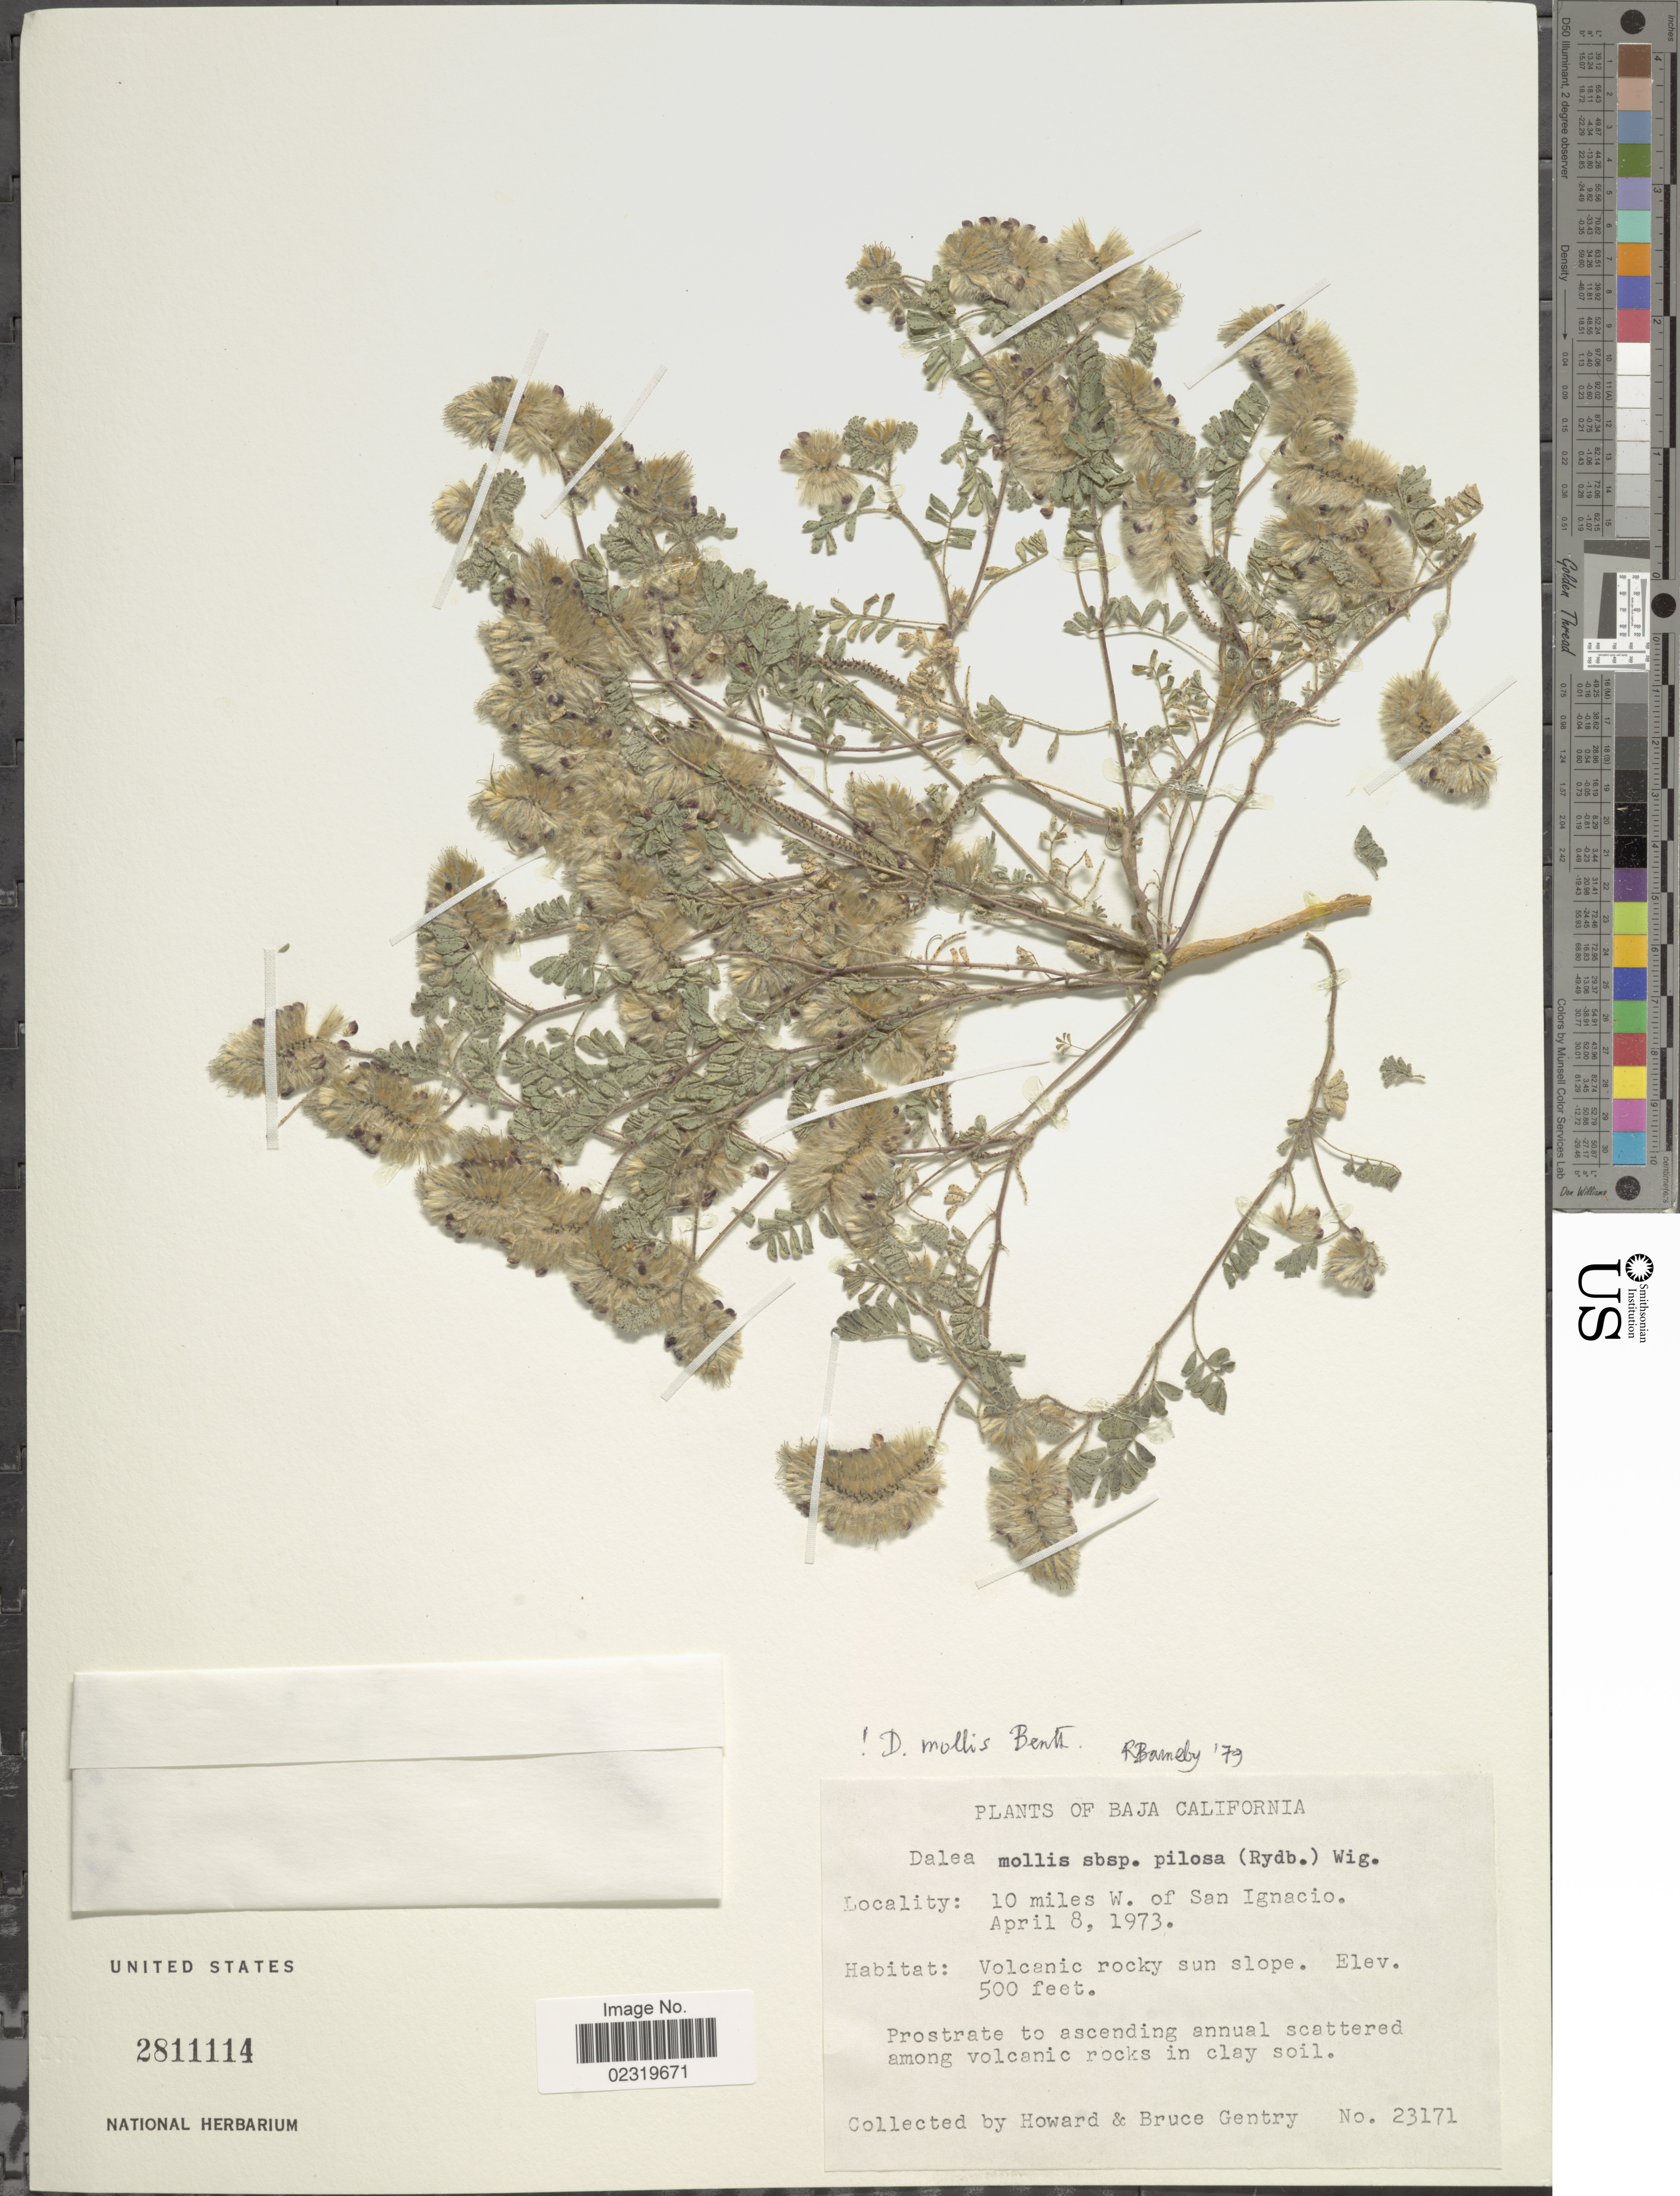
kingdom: Plantae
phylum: Tracheophyta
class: Magnoliopsida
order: Fabales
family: Fabaceae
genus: Dalea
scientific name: Dalea mollis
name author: Benth.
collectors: H. S. Gentry & B. Gentry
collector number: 23171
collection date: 1973-04-08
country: Mexico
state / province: Baja California Sur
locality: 10 miles W of San Ignacio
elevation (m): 152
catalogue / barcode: US 2811114